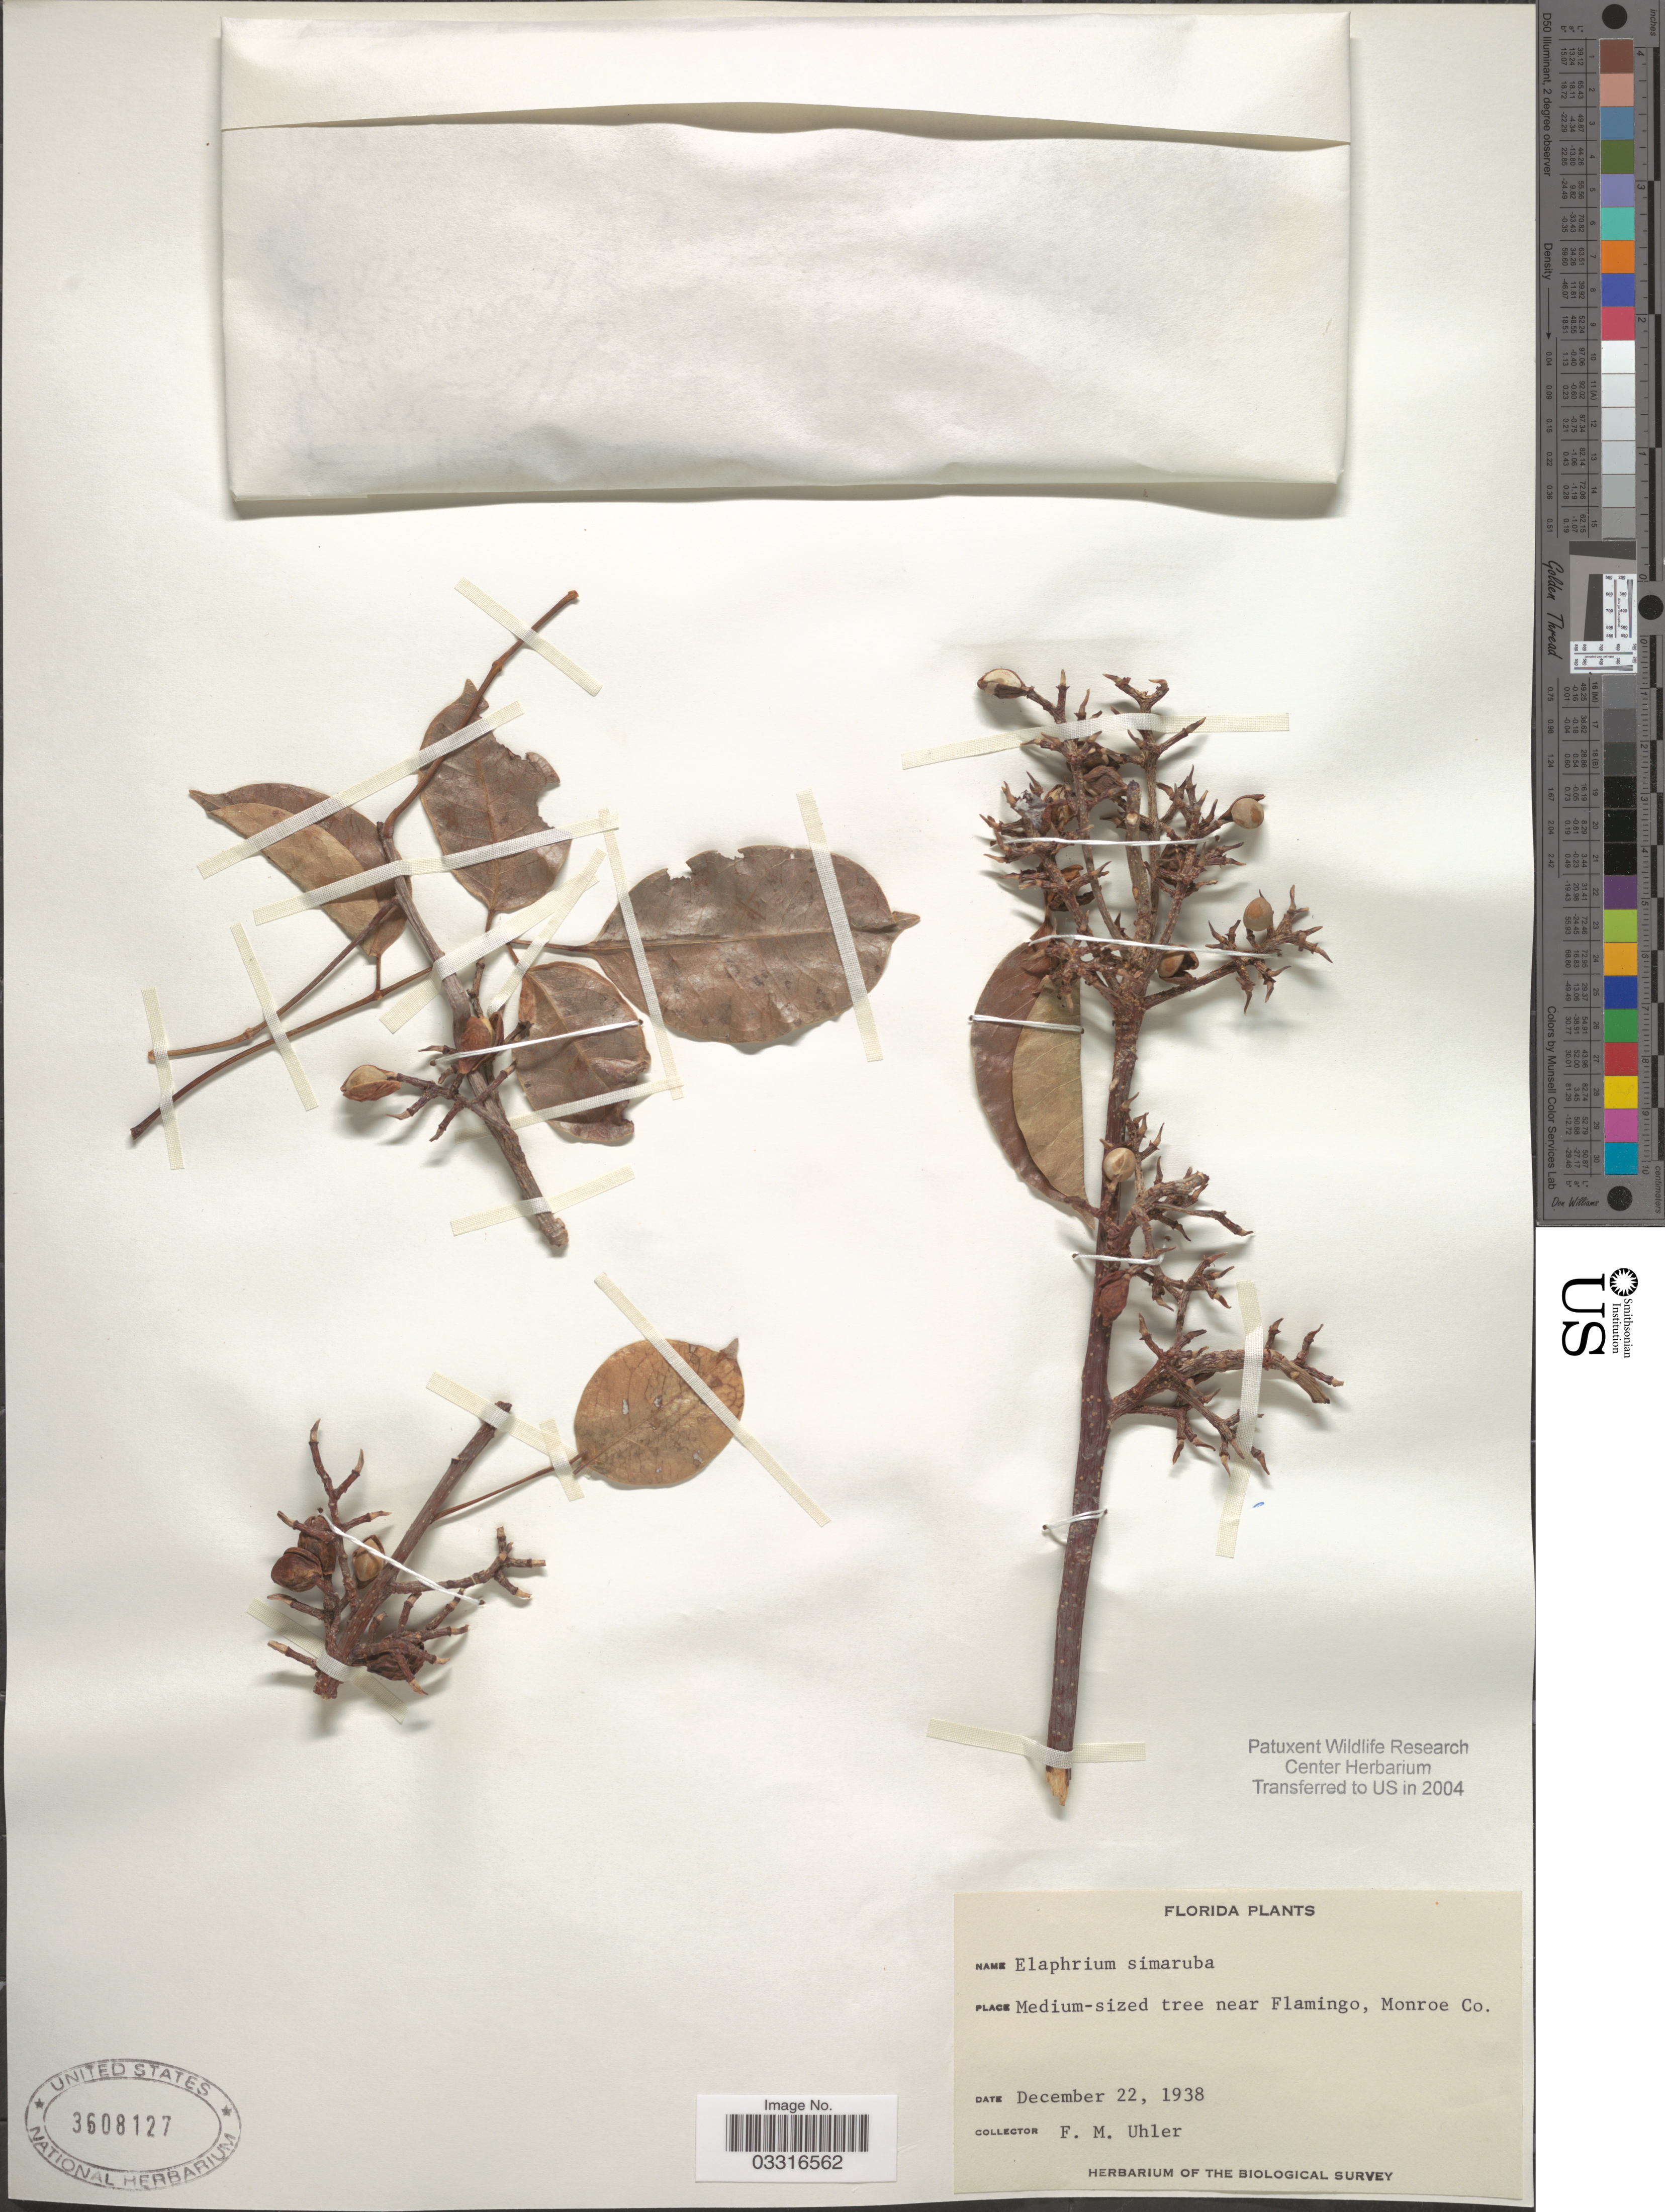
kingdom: Plantae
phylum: Tracheophyta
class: Magnoliopsida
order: Sapindales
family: Burseraceae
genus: Bursera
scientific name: Bursera simaruba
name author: (L.) Sarg.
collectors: F. M. Uhler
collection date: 1938-12-22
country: United States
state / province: Florida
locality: Medium-sized tree near Flamingo, Monroe Co.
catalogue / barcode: US 3608127